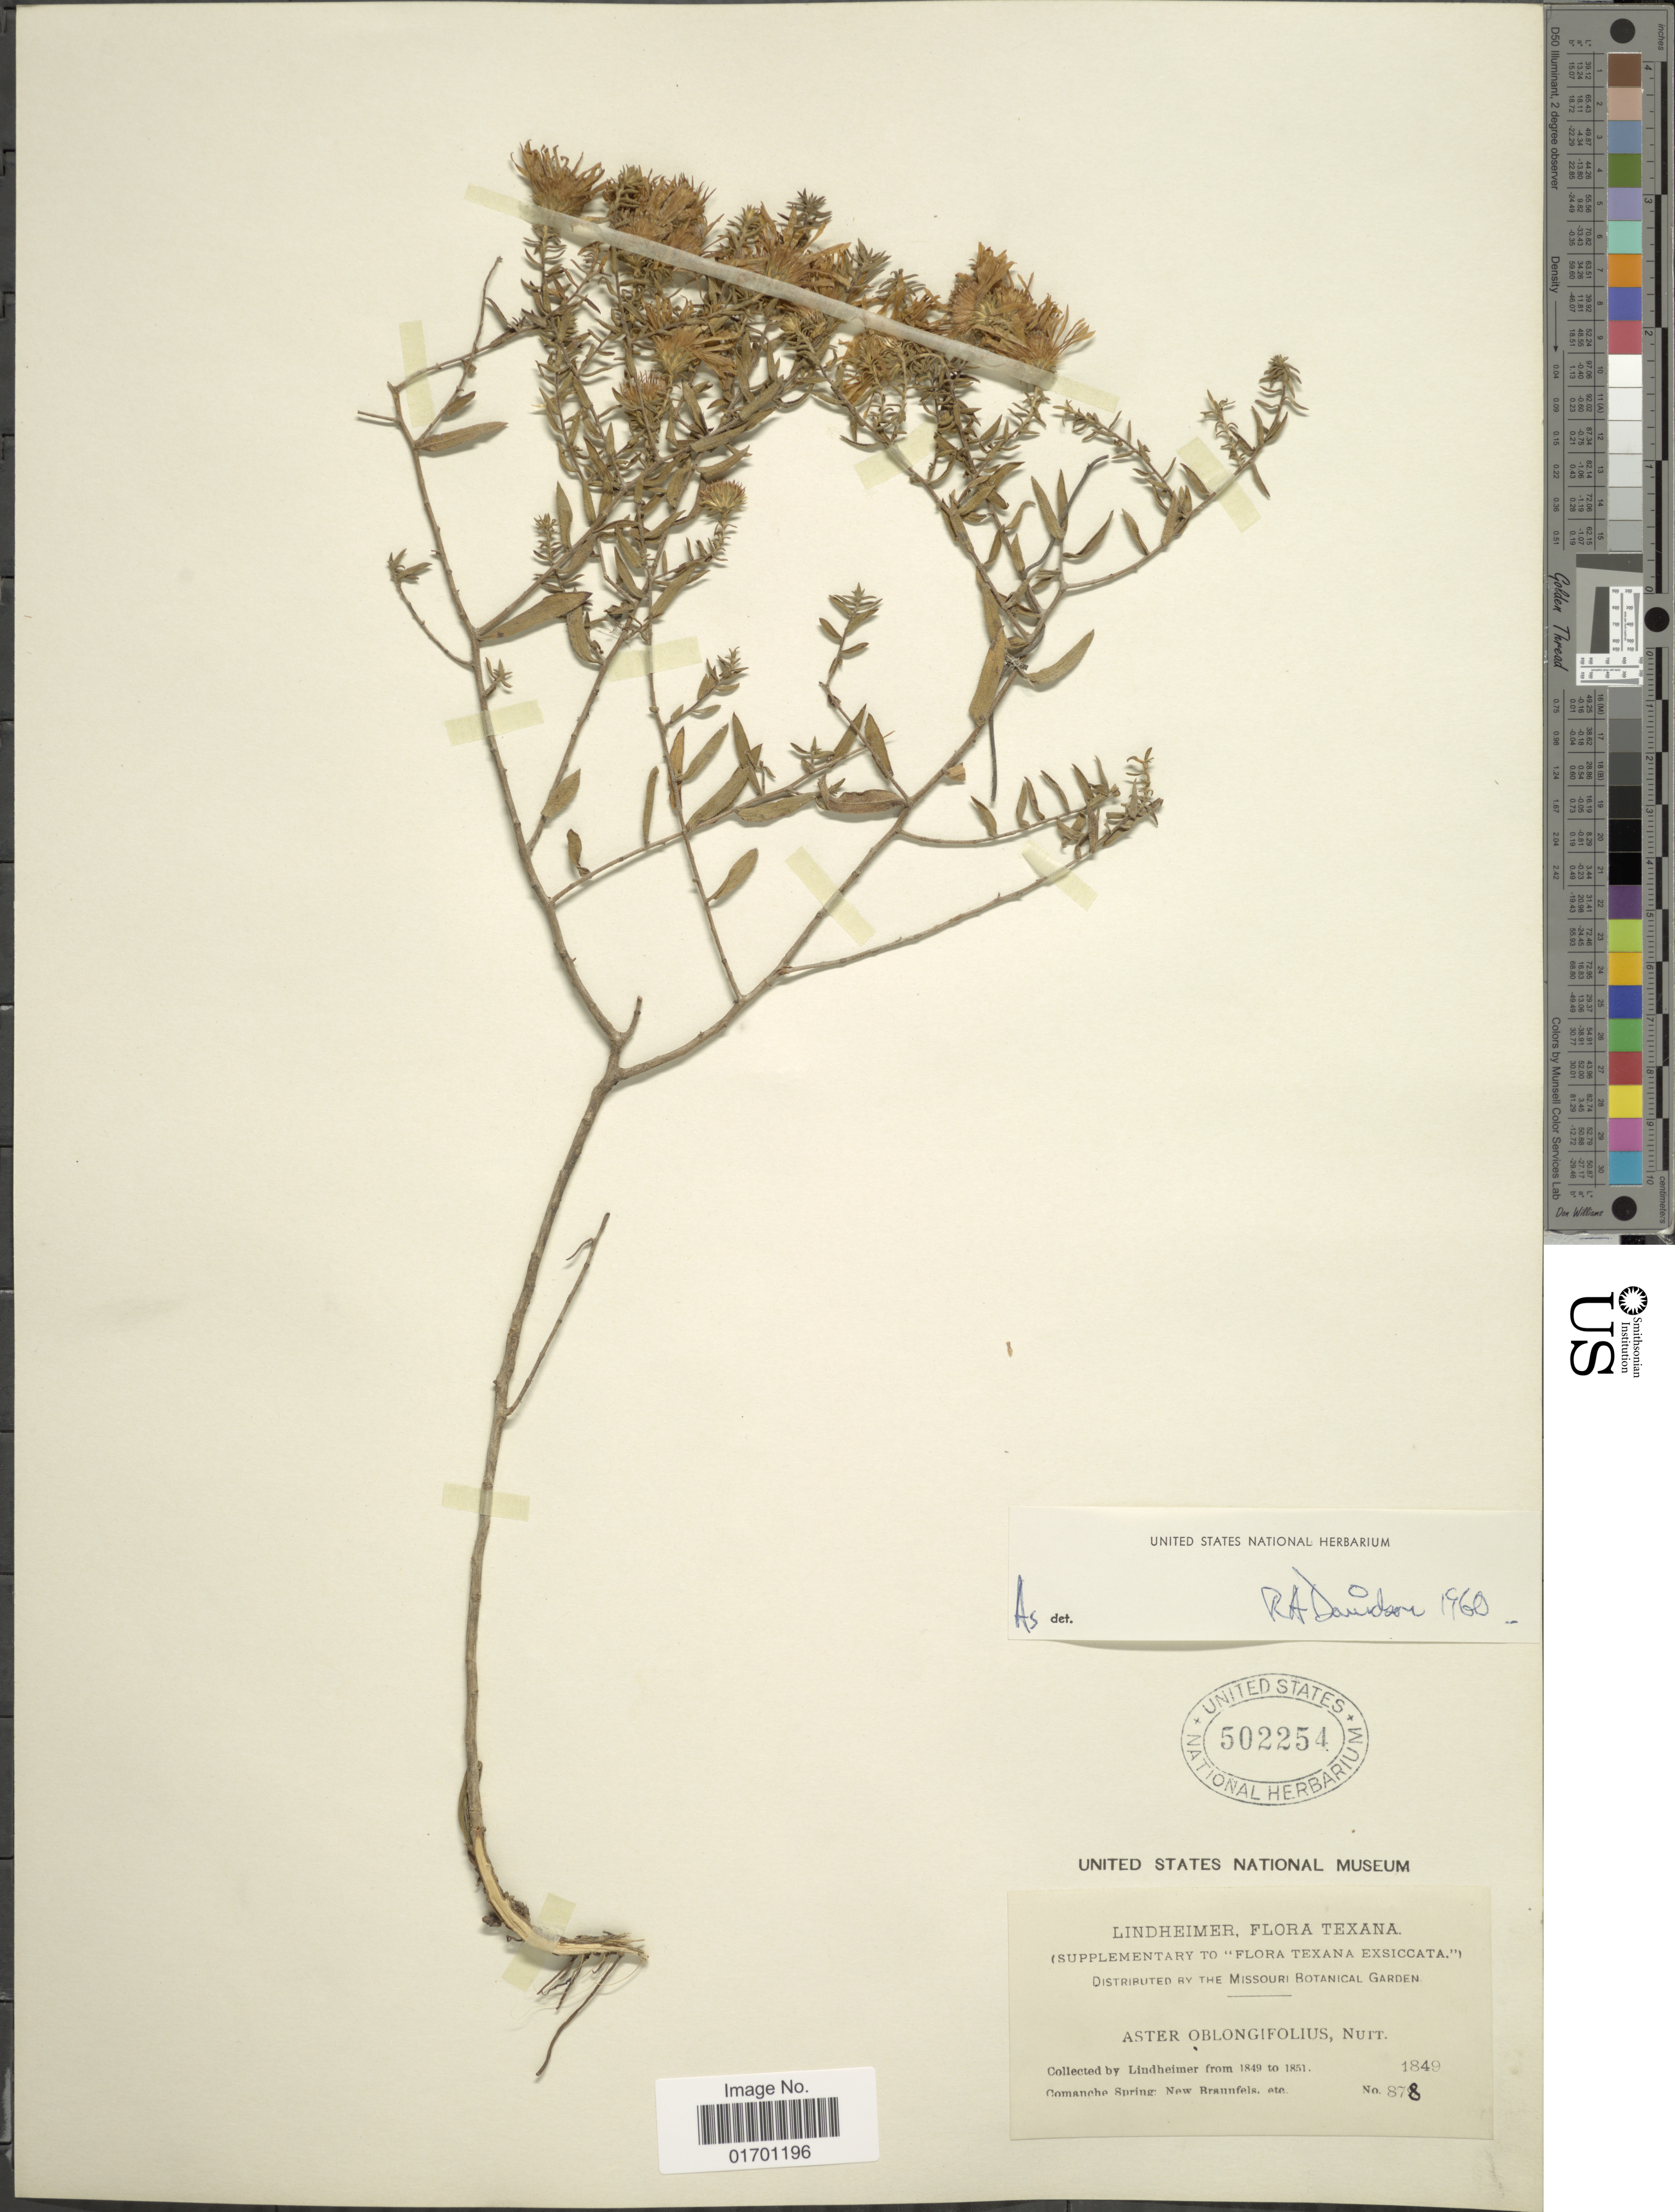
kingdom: Plantae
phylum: Tracheophyta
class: Magnoliopsida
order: Asterales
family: Asteraceae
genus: Symphyotrichum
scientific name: Symphyotrichum oblongifolium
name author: (Nutt.) G.L. Nesom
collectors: -. Lindheimer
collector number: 878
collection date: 1849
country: United States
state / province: Texas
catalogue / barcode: US 502254